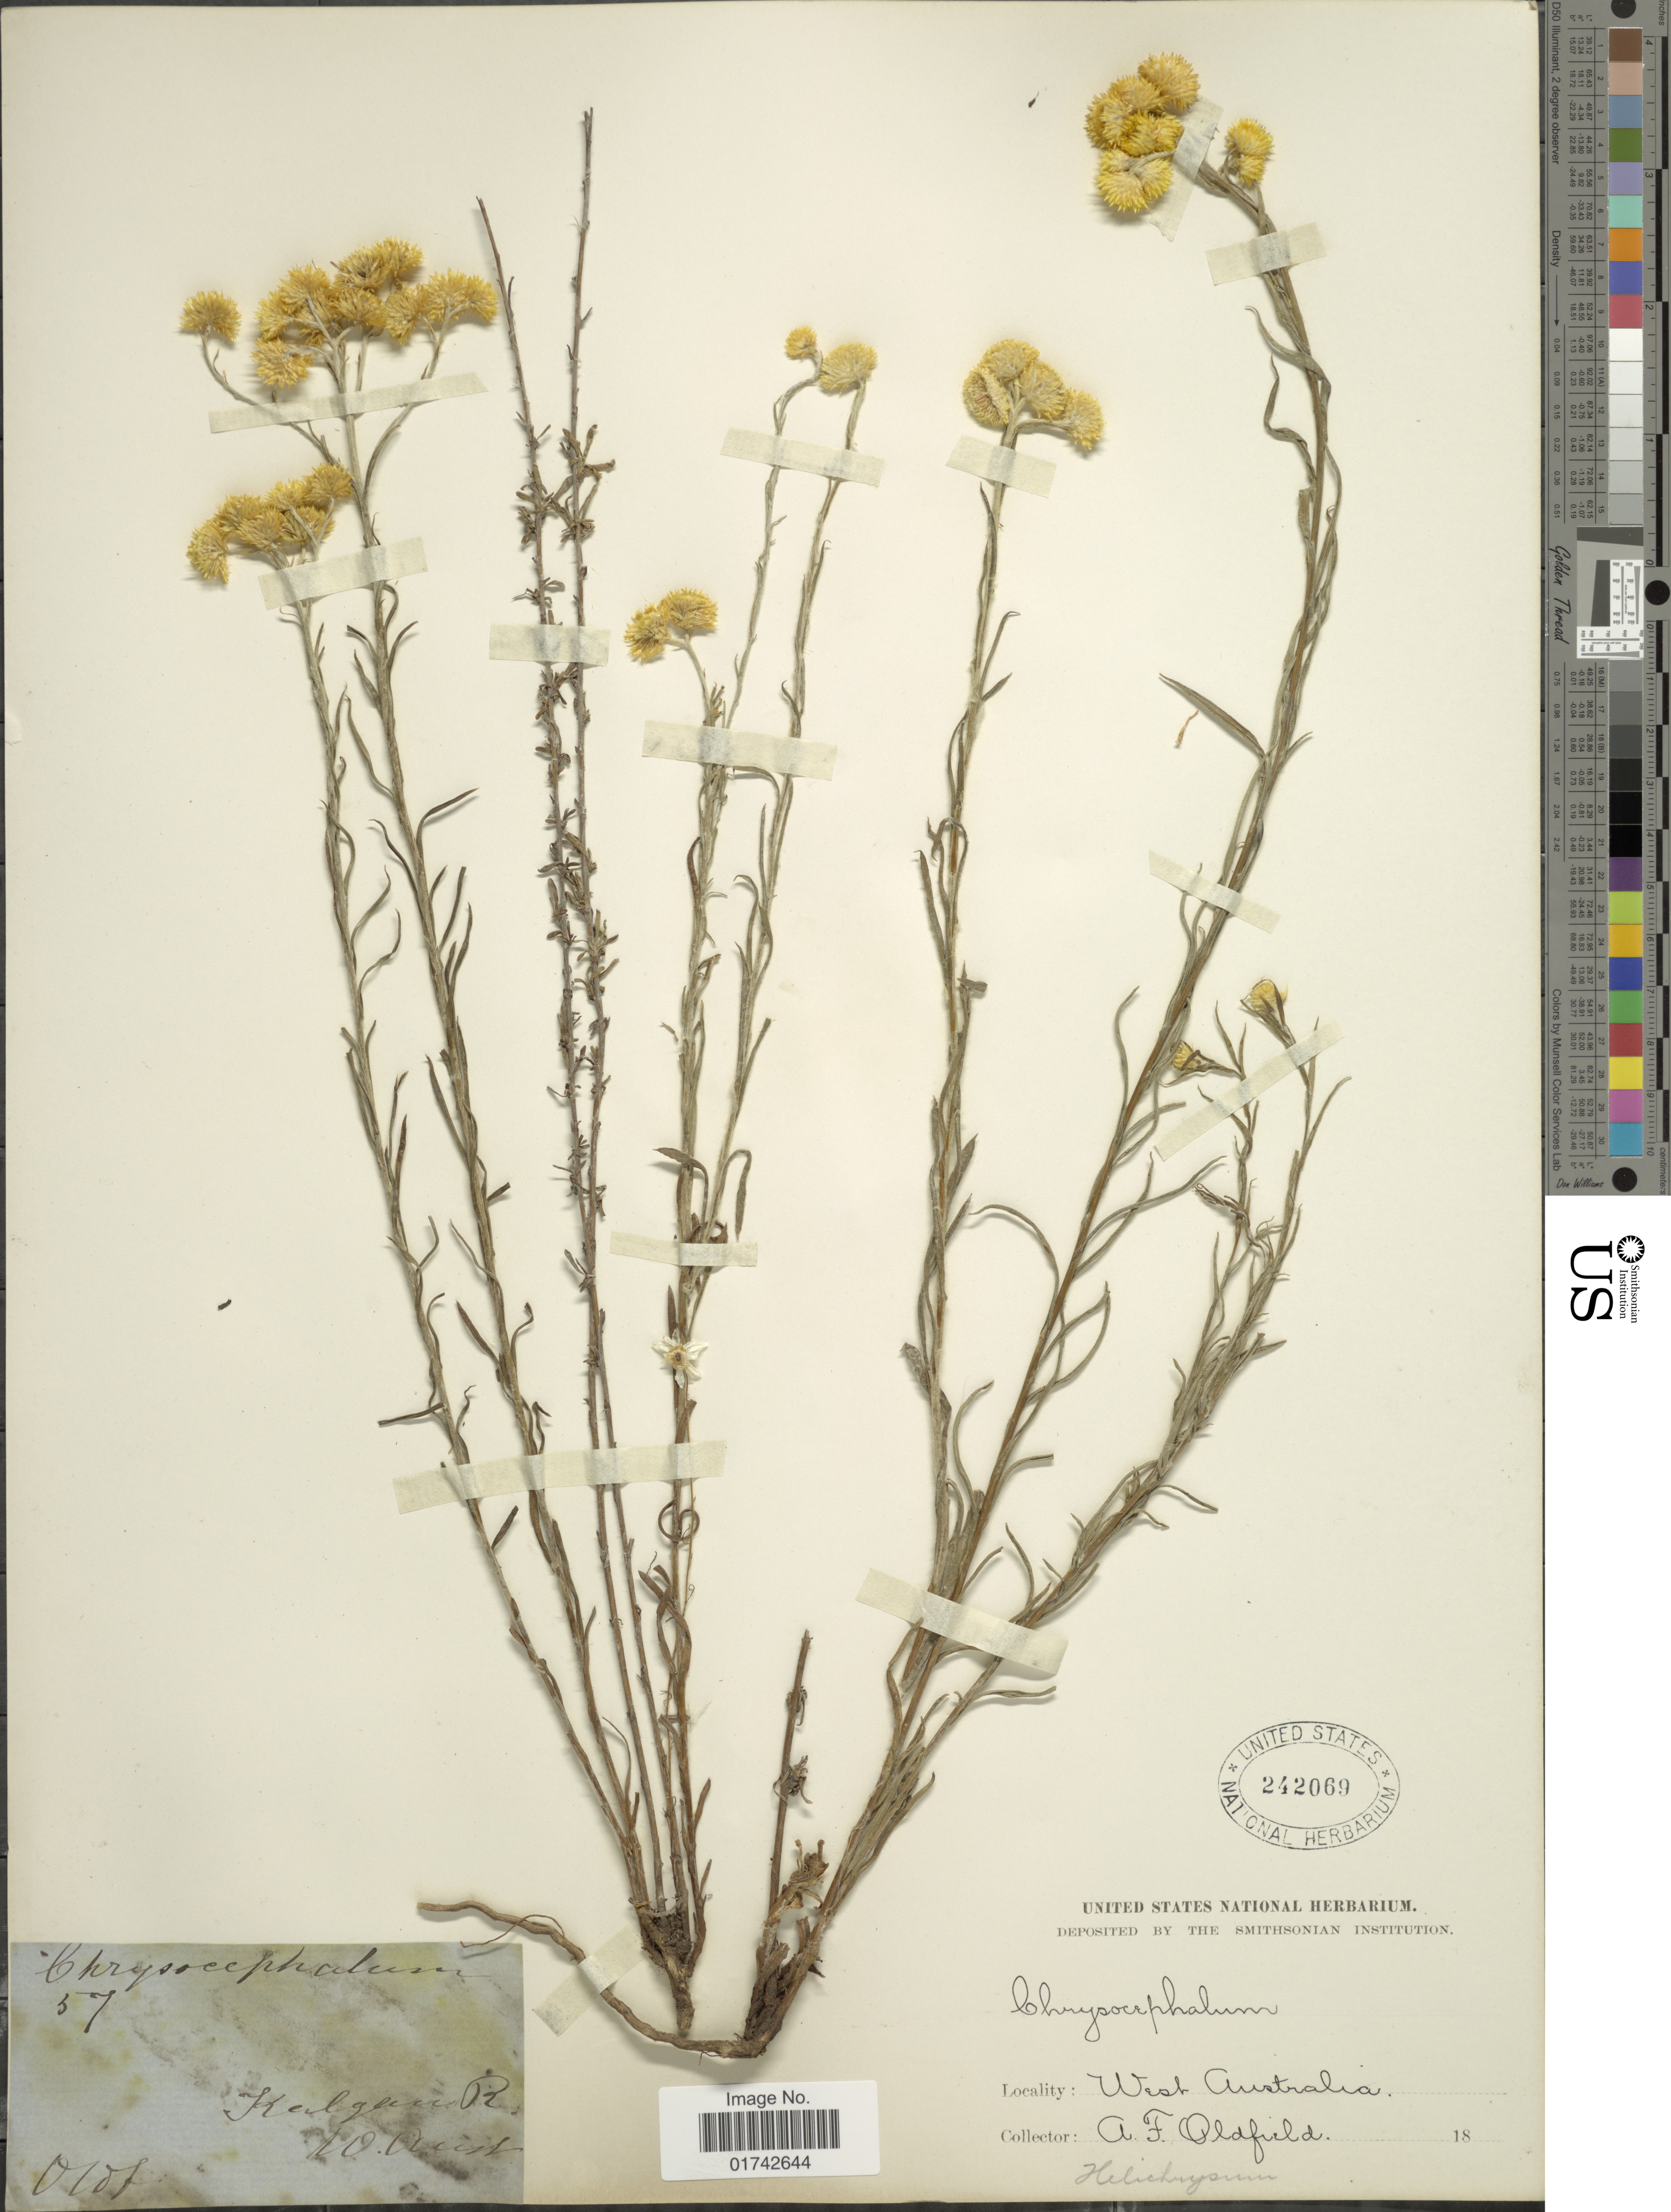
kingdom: Plantae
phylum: Tracheophyta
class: Magnoliopsida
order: Asterales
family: Asteraceae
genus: Helichrysum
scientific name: Helichrysum sp.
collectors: A. Oldfield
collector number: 57?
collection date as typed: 18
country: Australia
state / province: Western Australia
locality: Kelgen R.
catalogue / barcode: US 242069